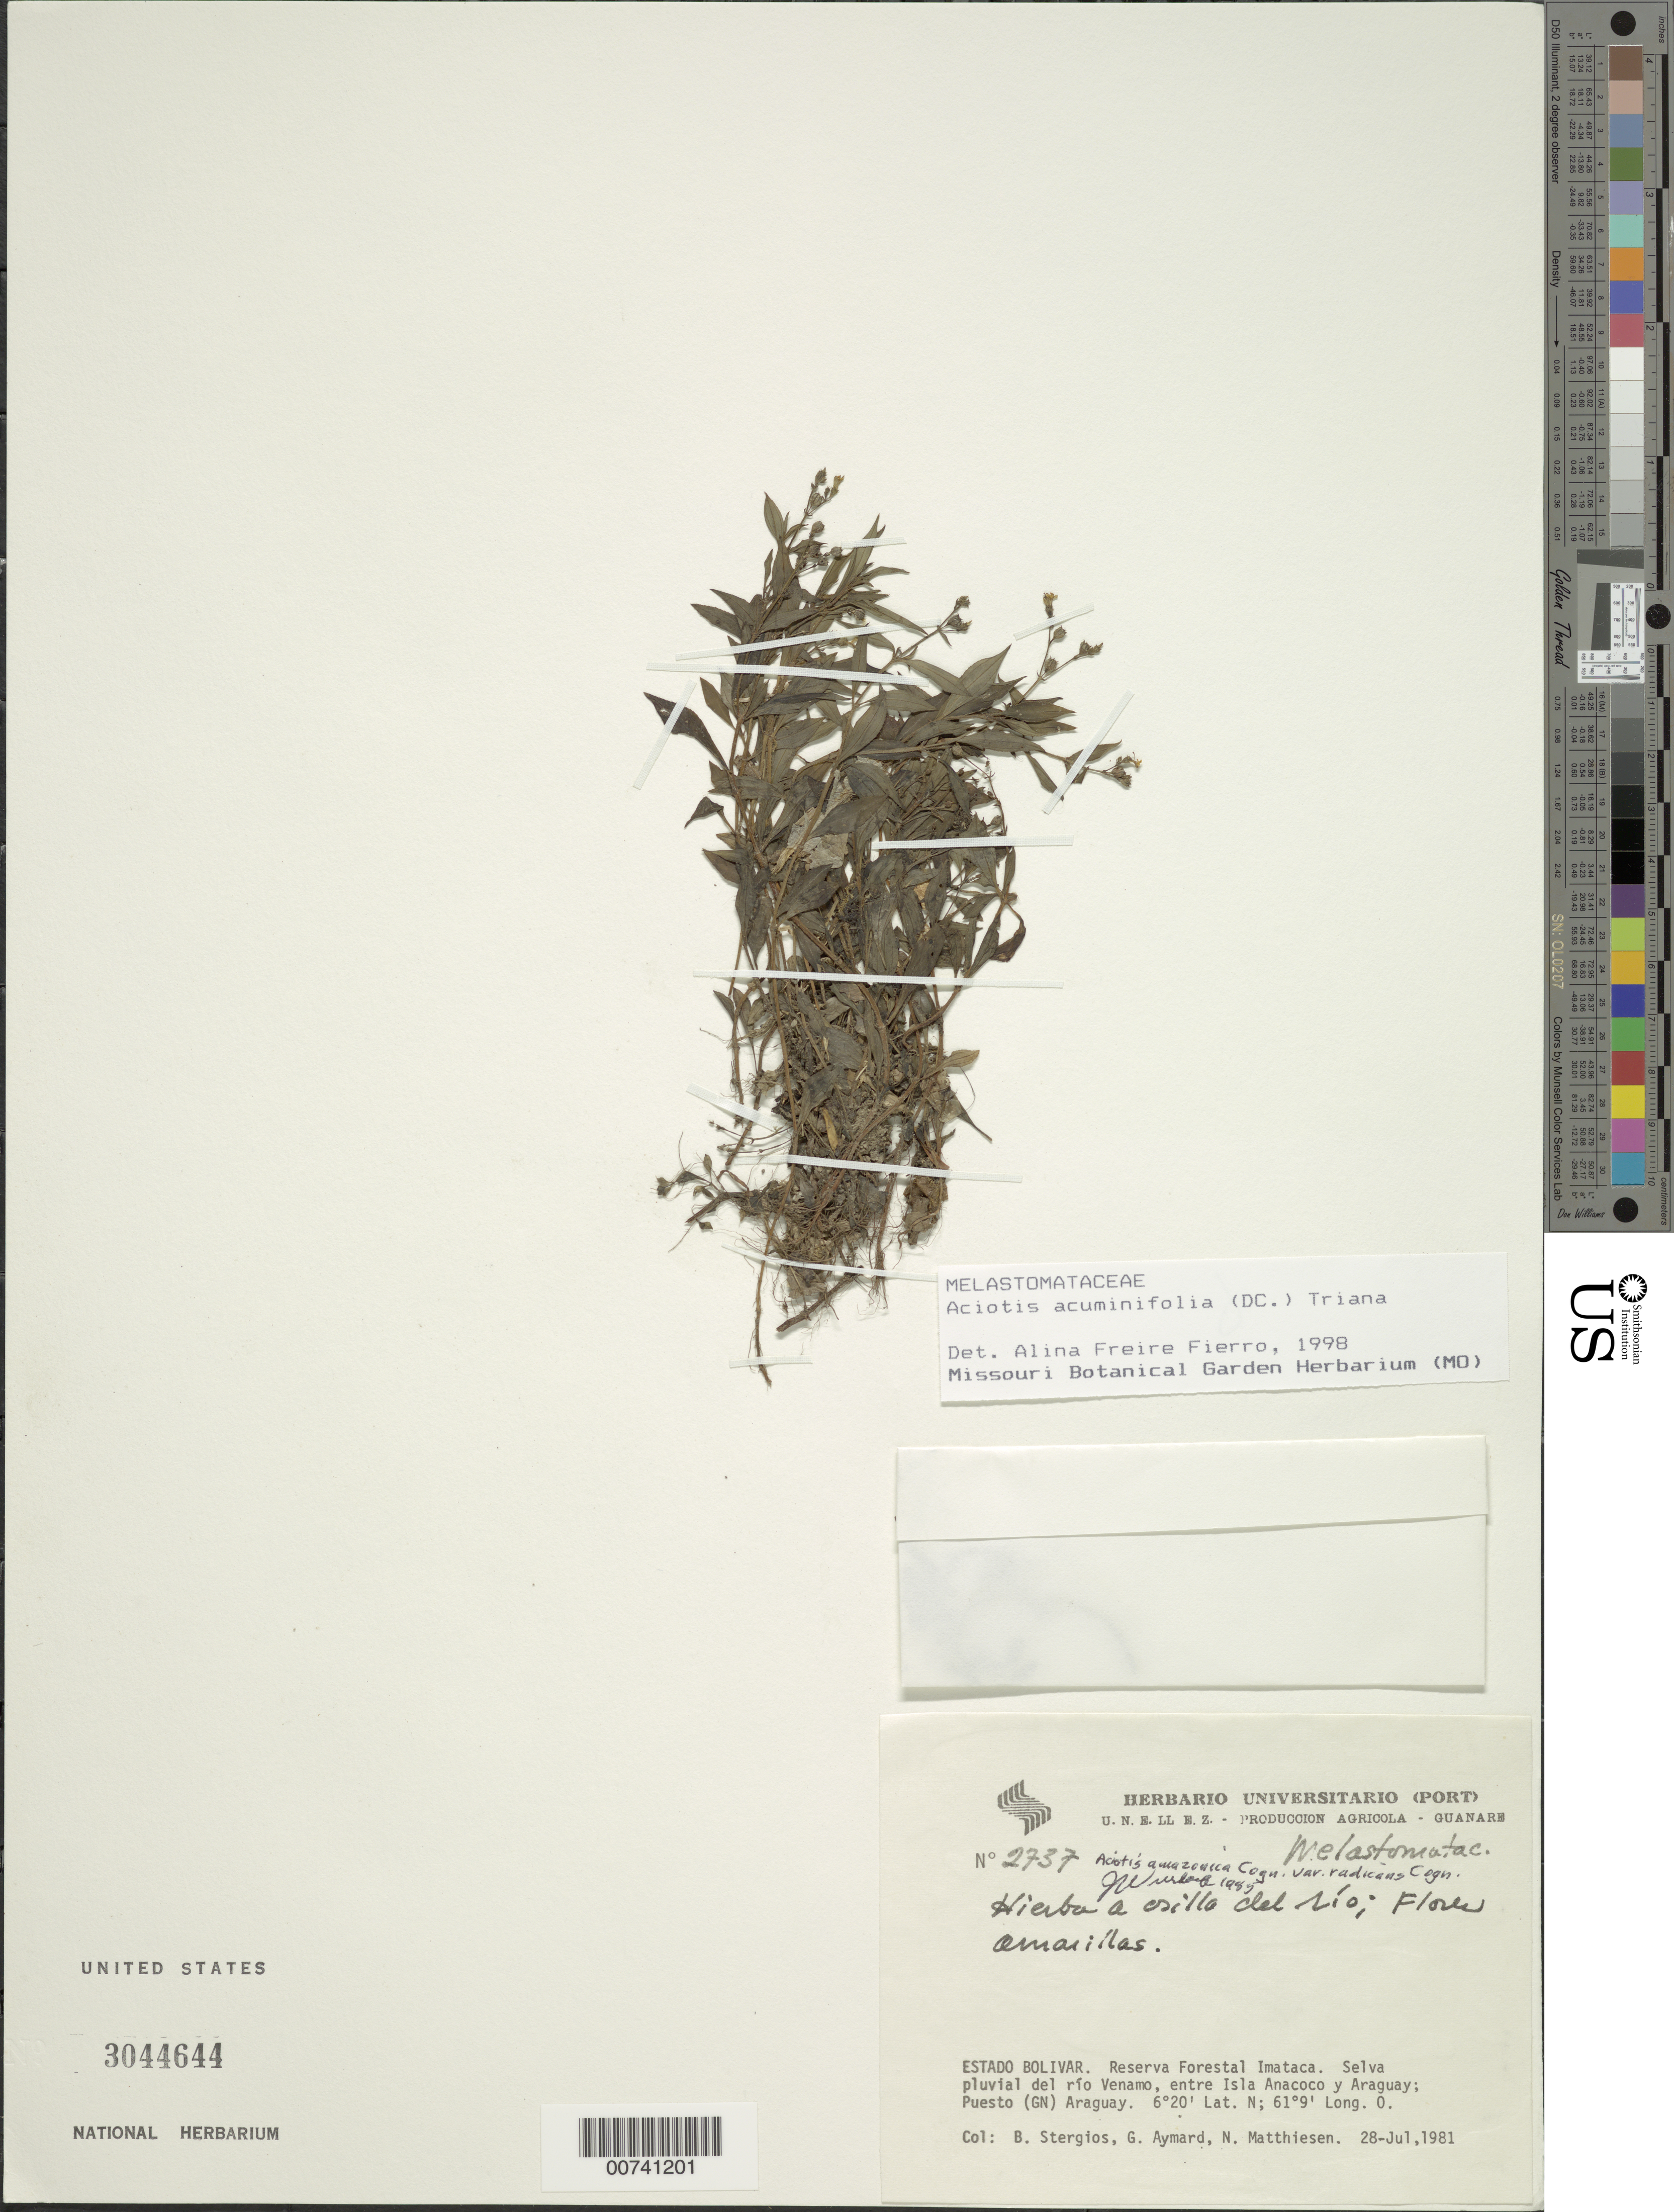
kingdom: Plantae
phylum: Tracheophyta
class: Magnoliopsida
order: Myrtales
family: Melastomataceae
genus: Aciotis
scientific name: Aciotis acuminifolia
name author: (Mart. ex DC.) Triana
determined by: Freire-Fierro, A.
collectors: B. G. Stergios, G. A. Aymard & N. Matthiesen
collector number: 2737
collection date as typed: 28-Jul-81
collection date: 1981-07-28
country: Venezuela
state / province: Bolívar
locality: Reserva Forestal Imataca, Río Venamo, entre Isla Anacoco y Araguay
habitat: Along river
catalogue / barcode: US 3044644